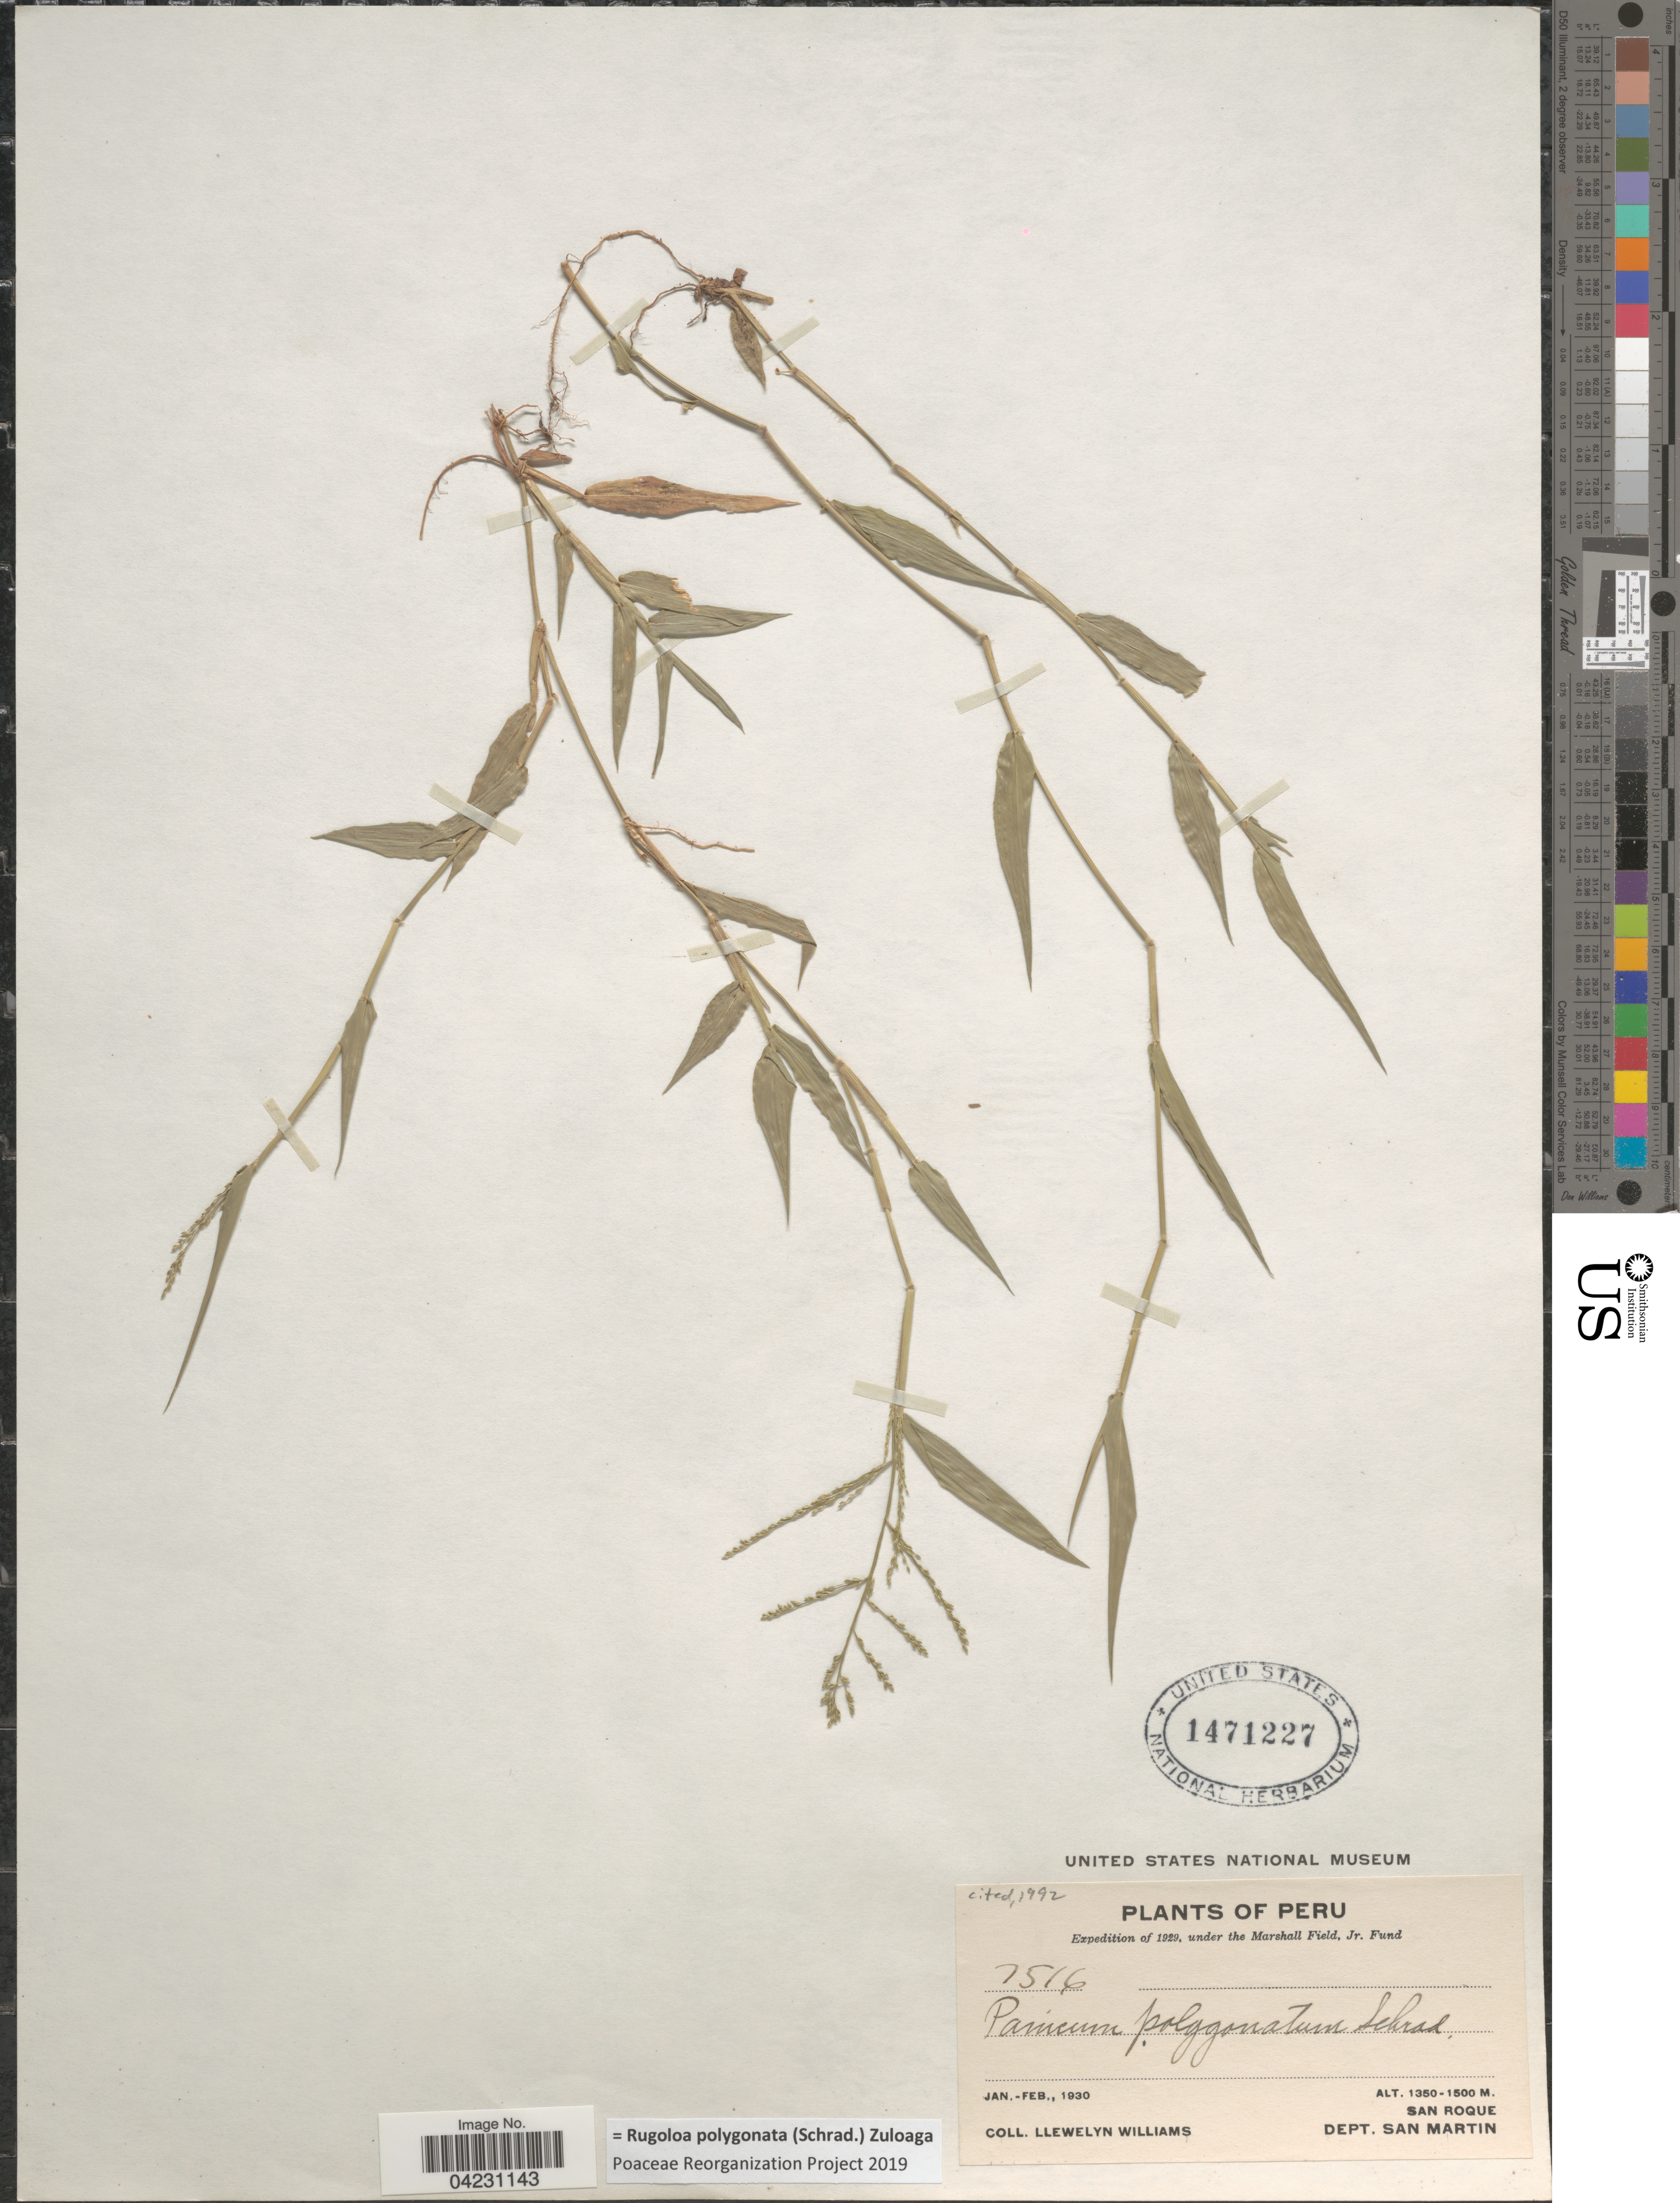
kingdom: Plantae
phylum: Tracheophyta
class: Liliopsida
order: Poales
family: Poaceae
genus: Rugoloa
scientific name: Rugoloa polygonata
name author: (Schrad.) Zuloaga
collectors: Ll. Williams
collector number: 7516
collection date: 1930-01/1930-02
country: Peru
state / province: San Martín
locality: Expedition of 1929. San Roque. Dept. San Martin.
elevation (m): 1350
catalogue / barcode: US 1471227